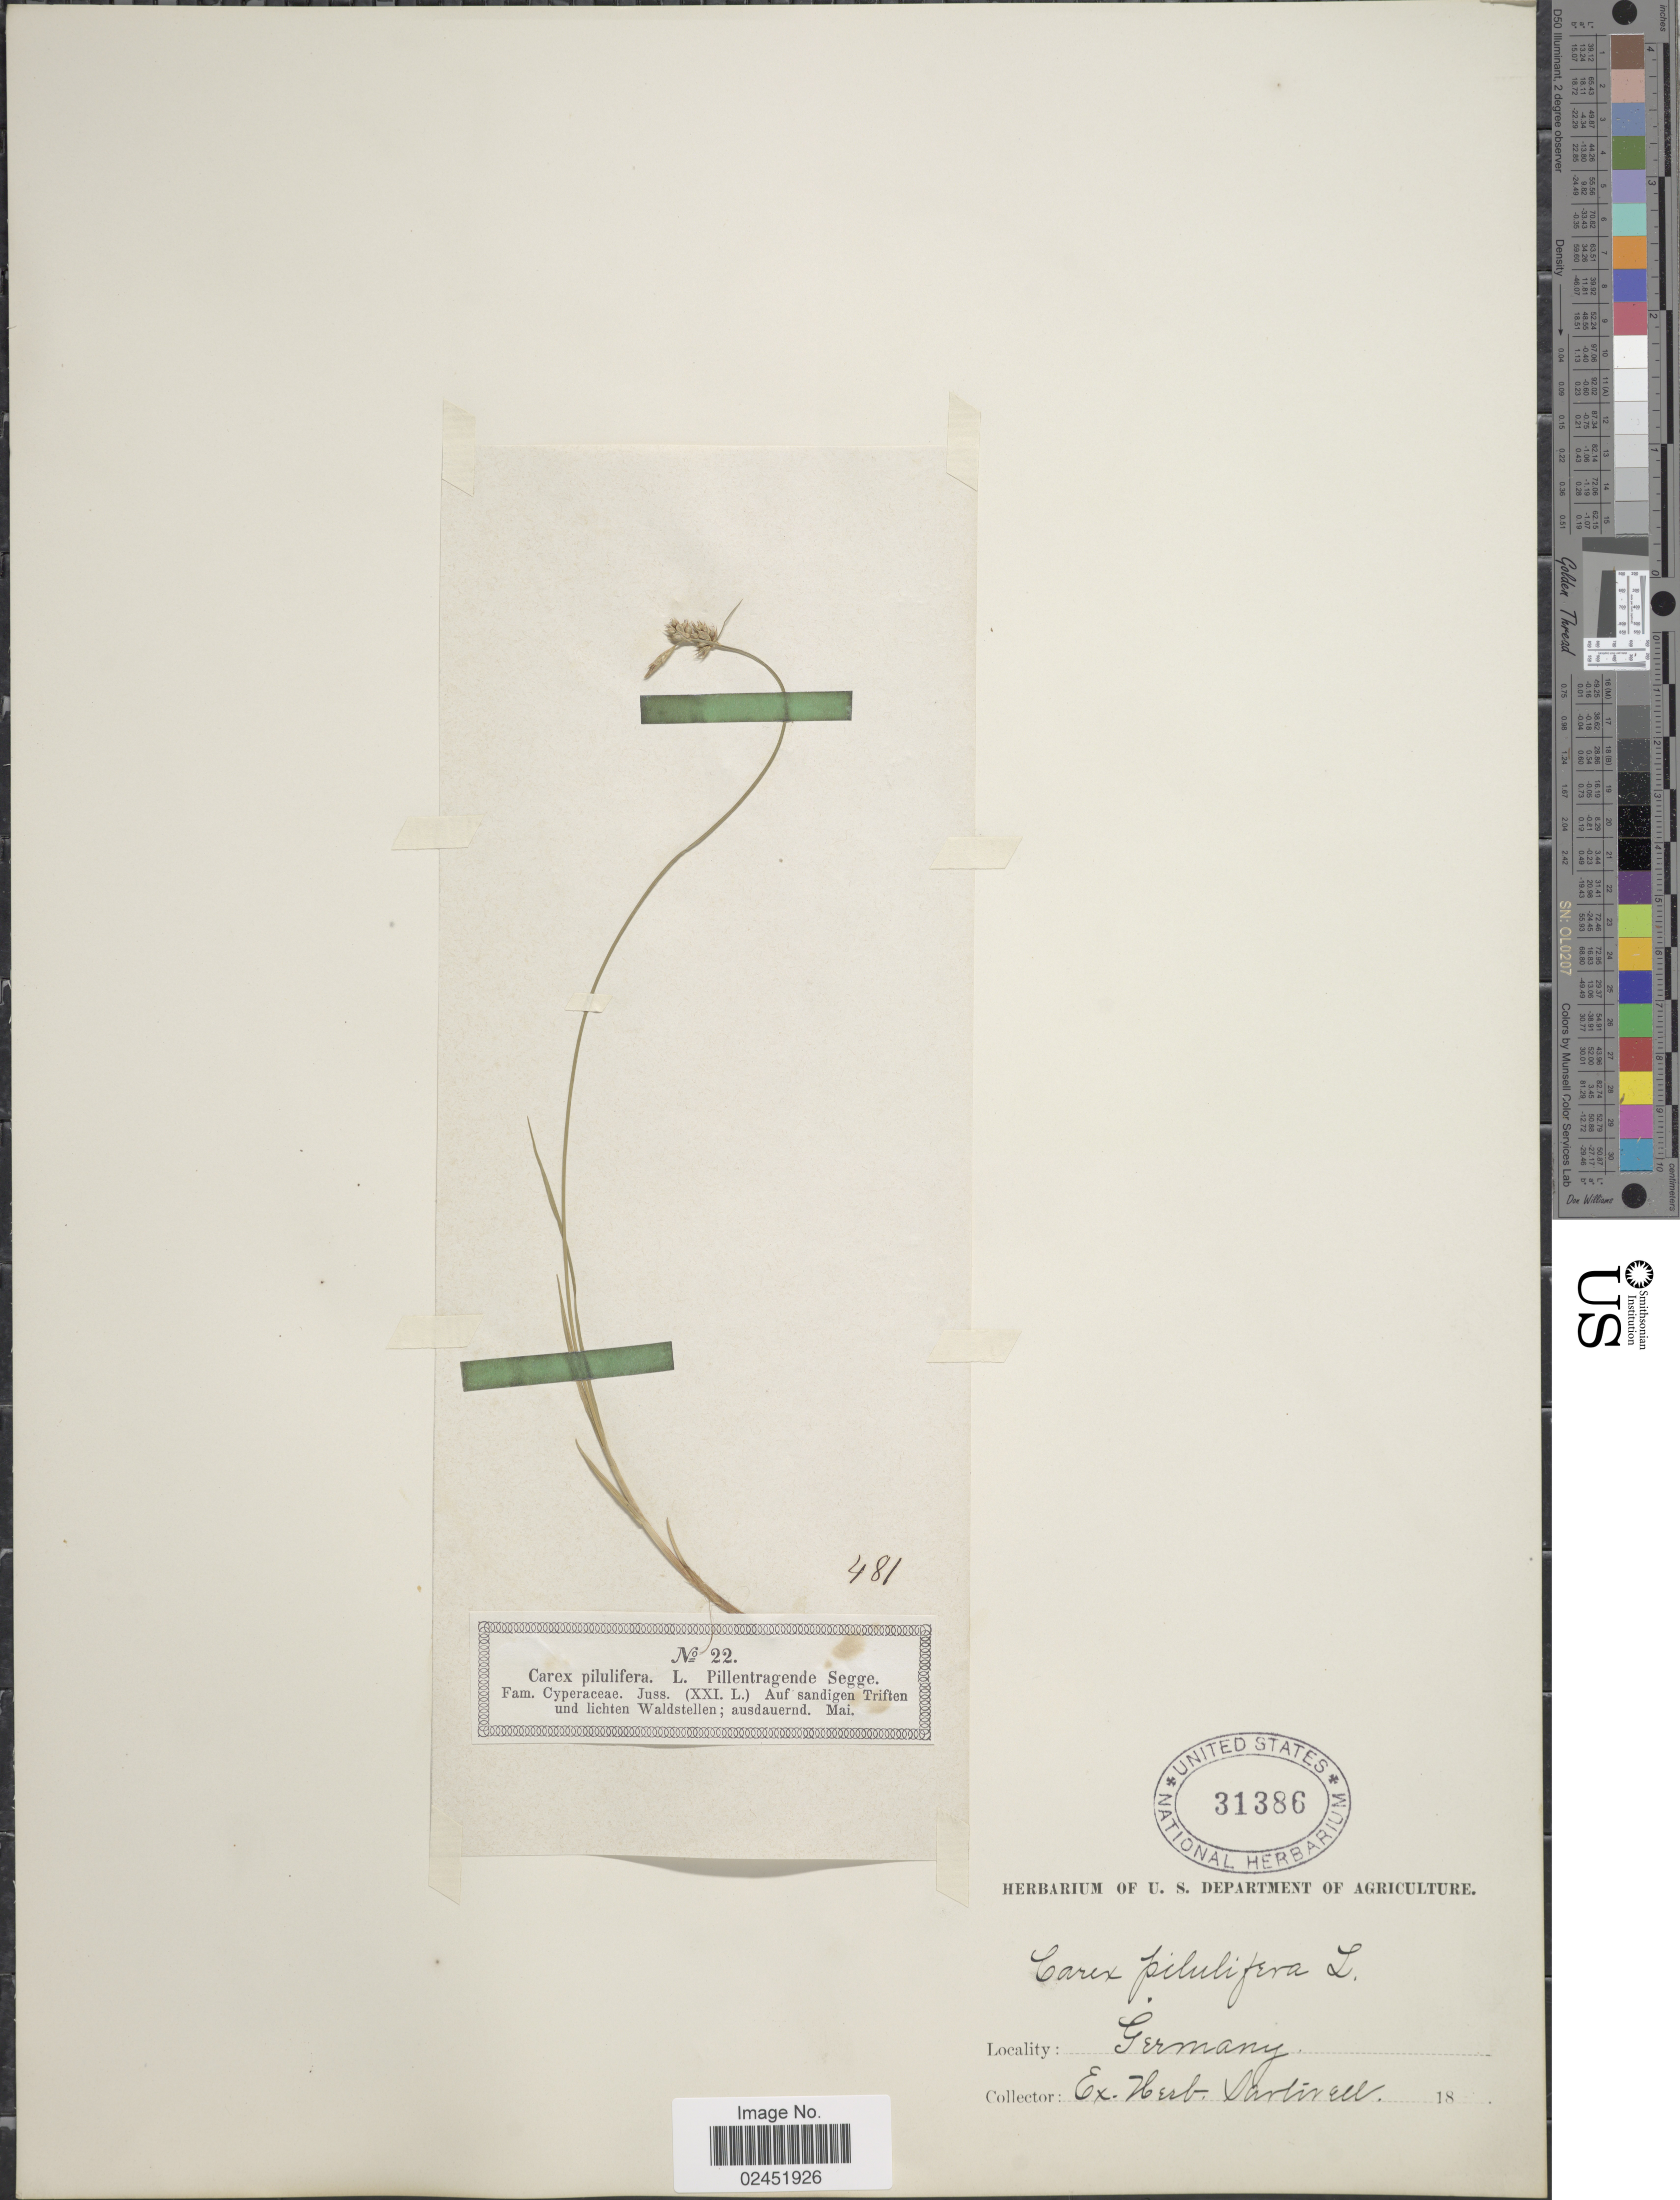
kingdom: Plantae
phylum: Tracheophyta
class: Liliopsida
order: Poales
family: Cyperaceae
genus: Carex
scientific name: Carex pilulifera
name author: L.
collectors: ex herb. Sartwell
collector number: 22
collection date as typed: Transcribed d/m/y: /5/18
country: Germany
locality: Auf sandigen Triften und lichten Waldstellen; ausdauernd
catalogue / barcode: US 31386